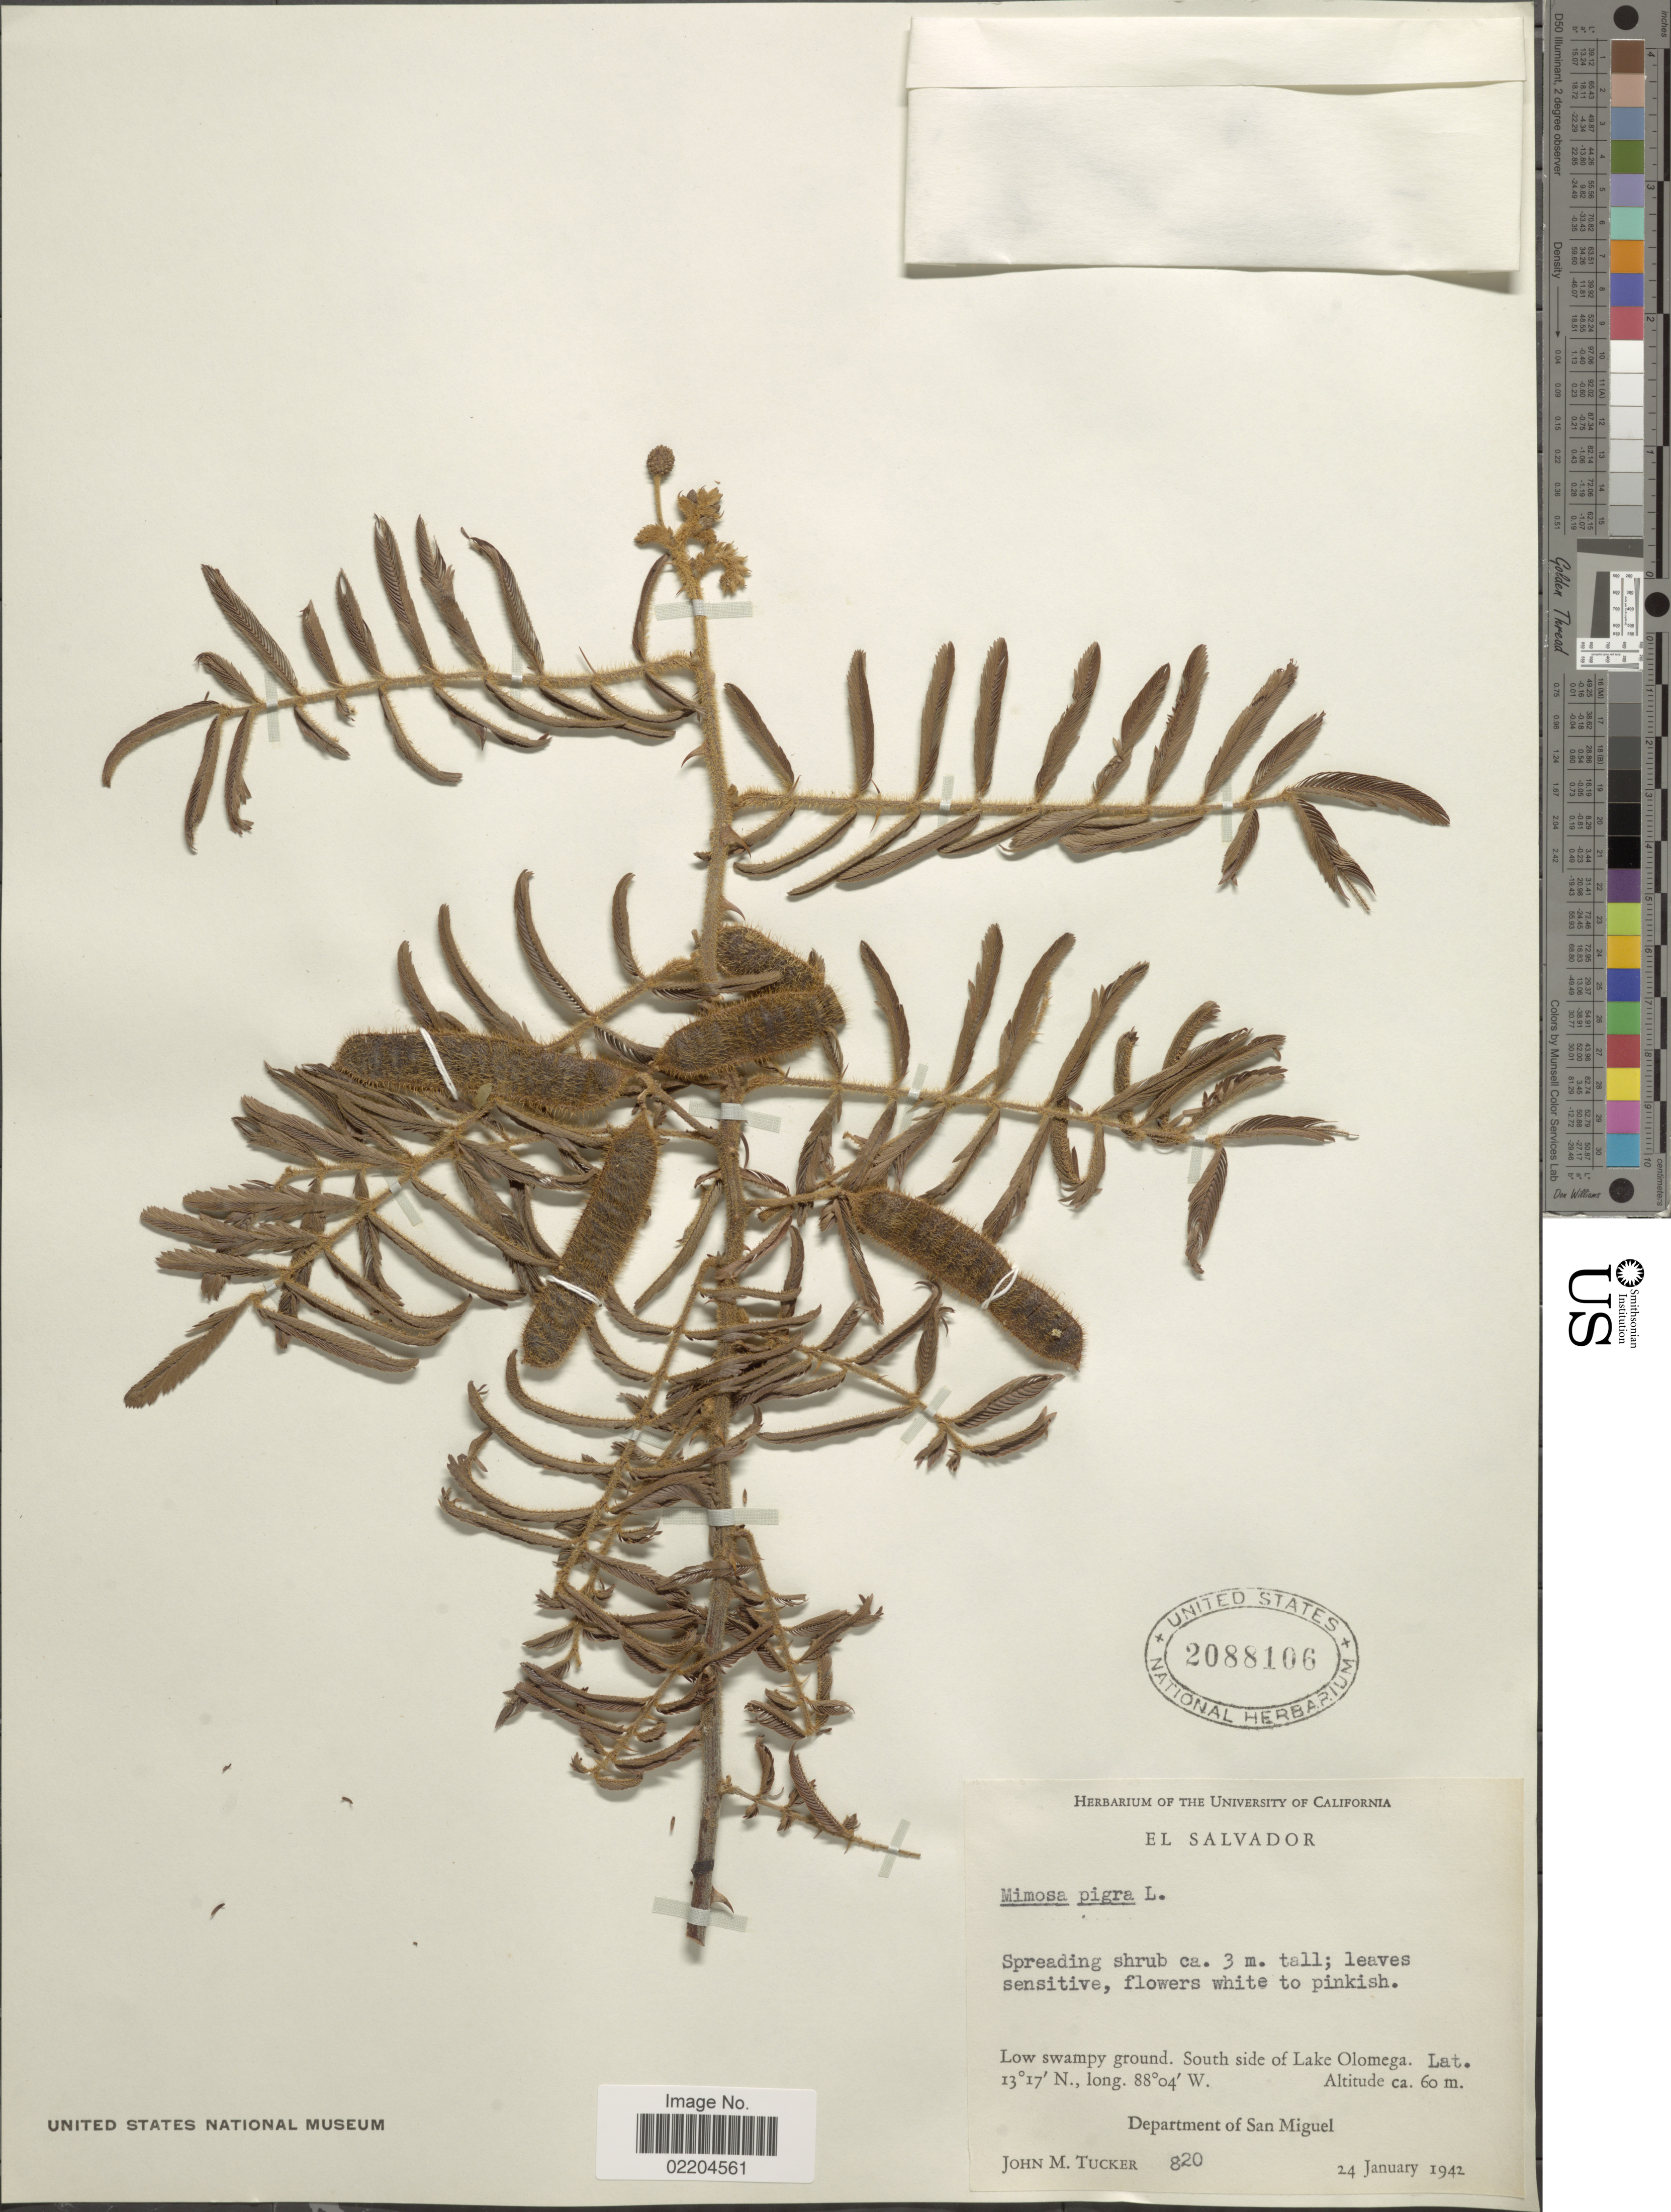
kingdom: Plantae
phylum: Tracheophyta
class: Magnoliopsida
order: Fabales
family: Fabaceae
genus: Mimosa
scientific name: Mimosa pigra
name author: L.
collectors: J. M. Tucker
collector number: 820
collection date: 1942-01-24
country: El Salvador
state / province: San Miguel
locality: El Salvador, Low swampy ground, South side of Lake Olomega.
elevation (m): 60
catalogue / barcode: US 2088106